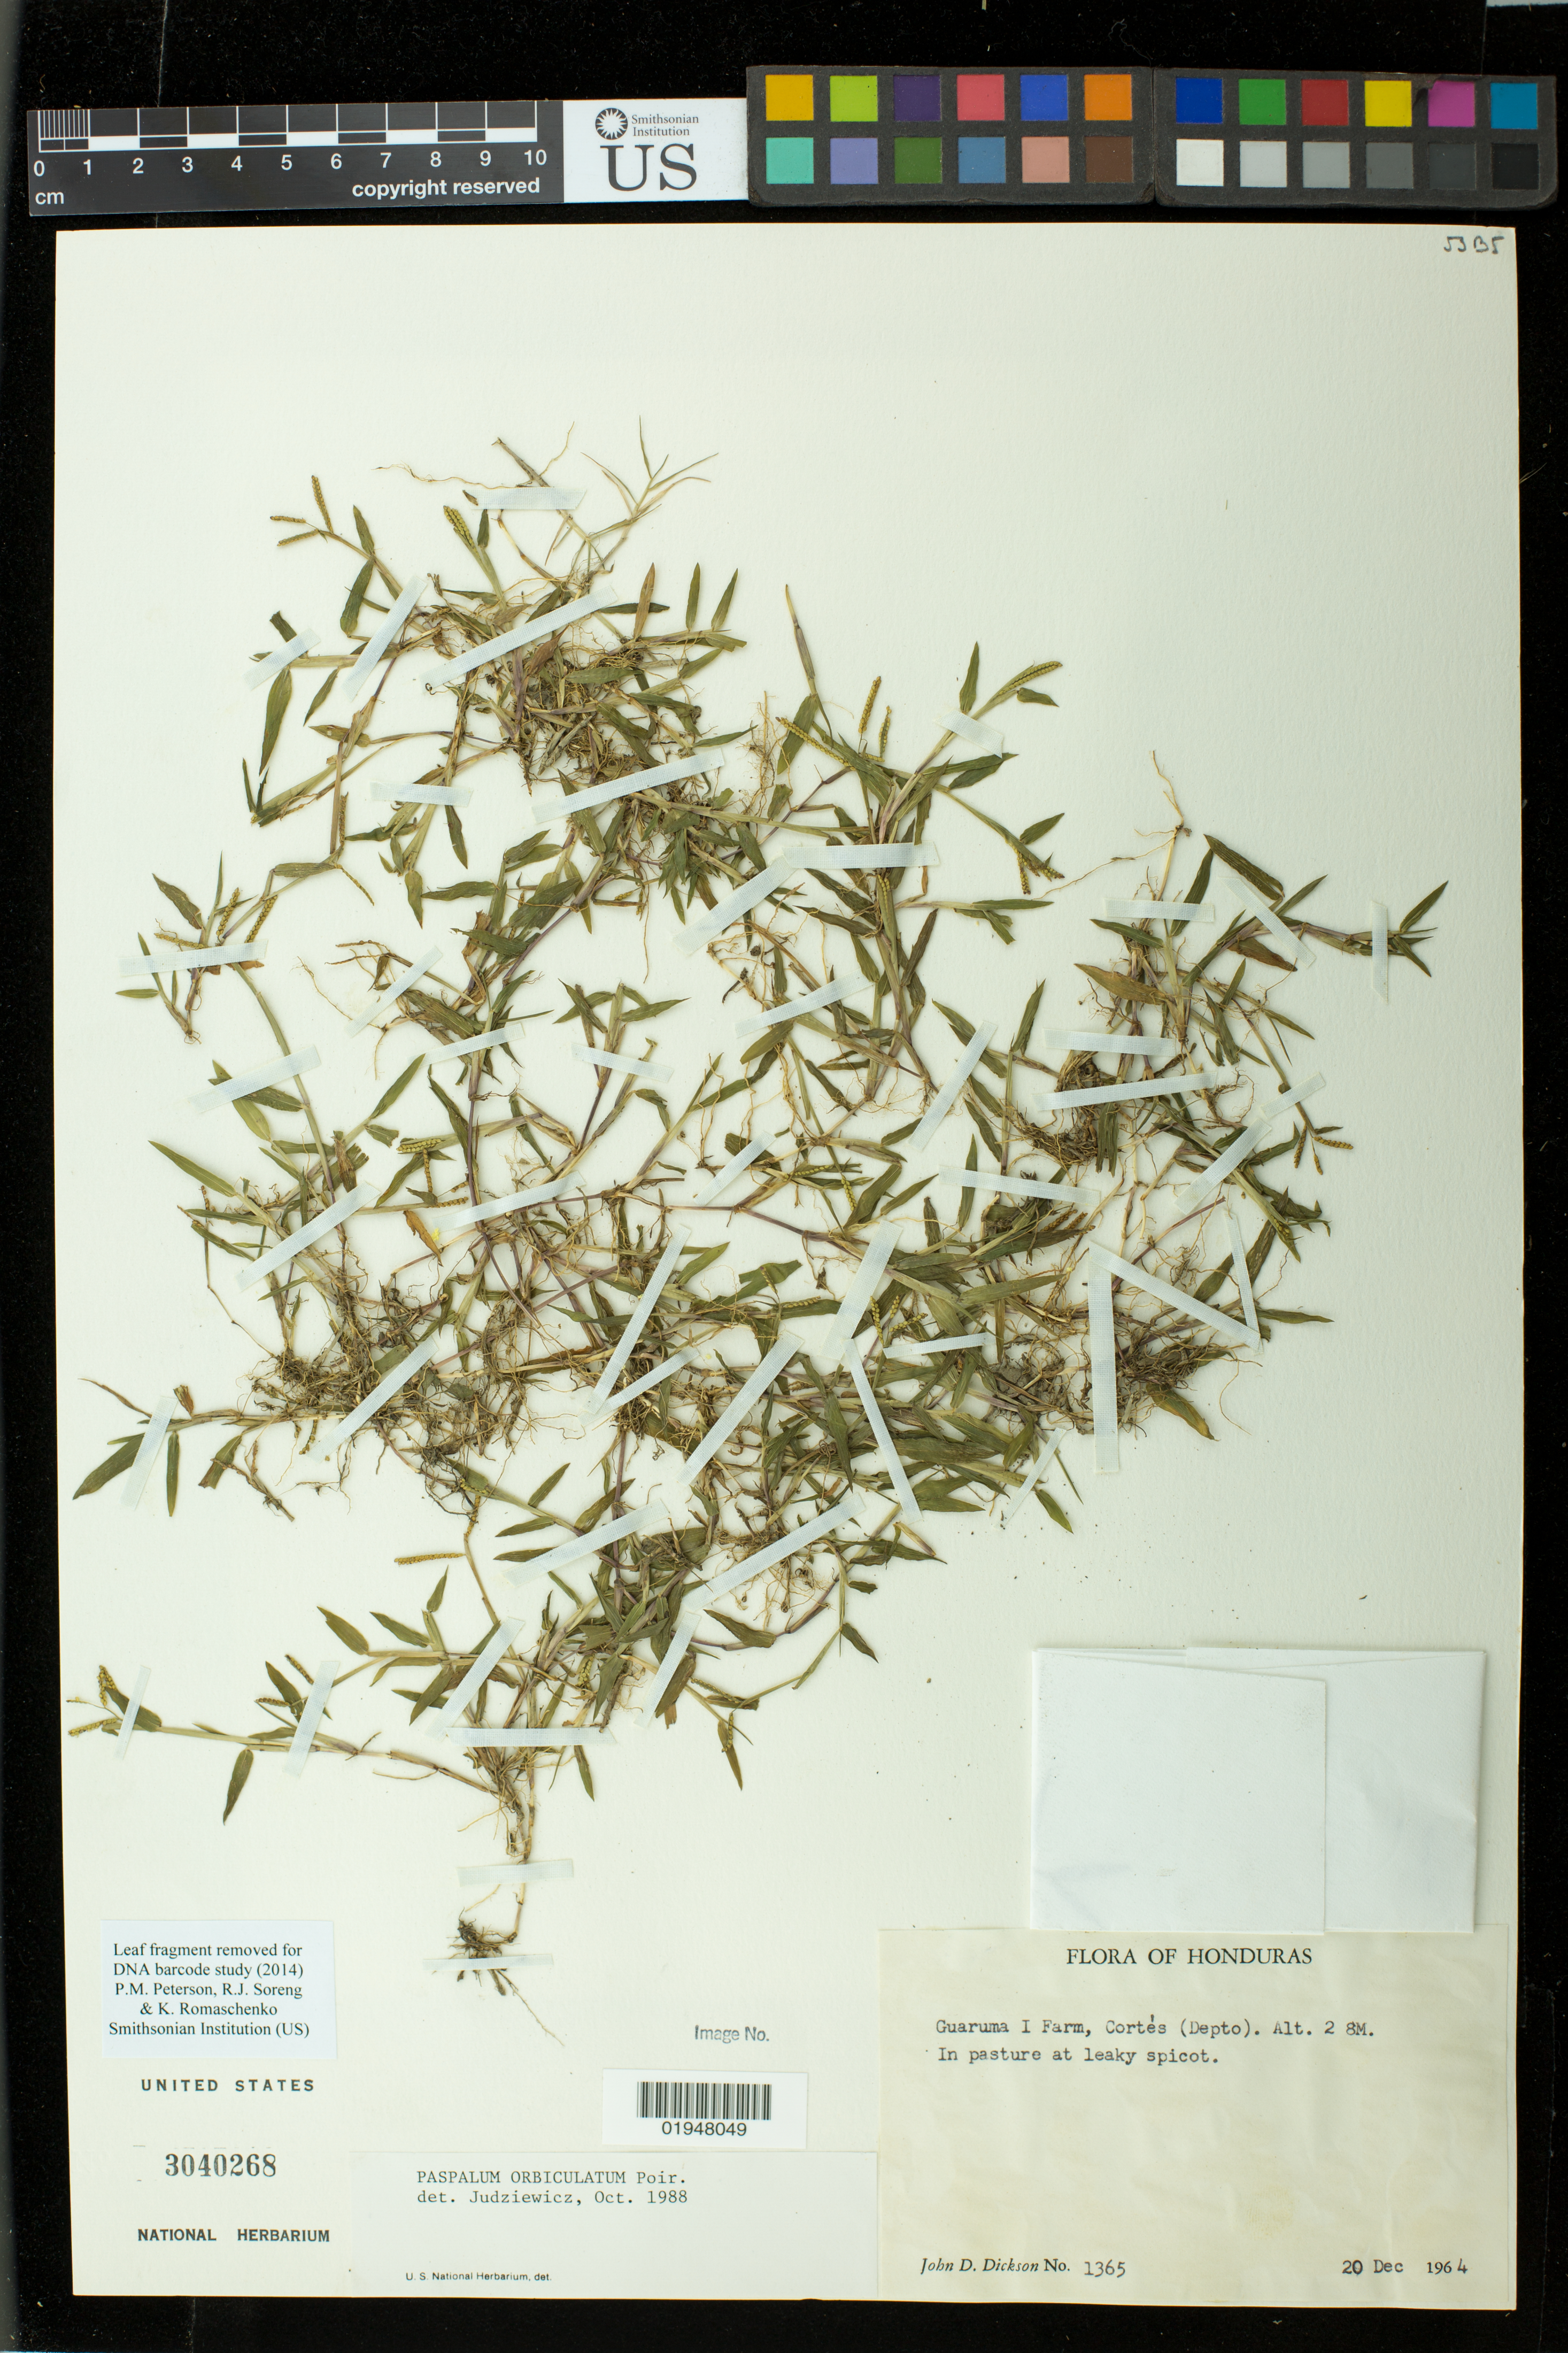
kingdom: Plantae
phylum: Tracheophyta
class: Liliopsida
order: Poales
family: Poaceae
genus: Paspalum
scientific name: Paspalum orbiculatum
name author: Poir. in Lam.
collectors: J. Dickson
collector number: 1365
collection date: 1964-12-20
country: Honduras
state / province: Cortés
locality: Guaruma I Farm, Cortes (Depto).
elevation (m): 2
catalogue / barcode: US 3040268